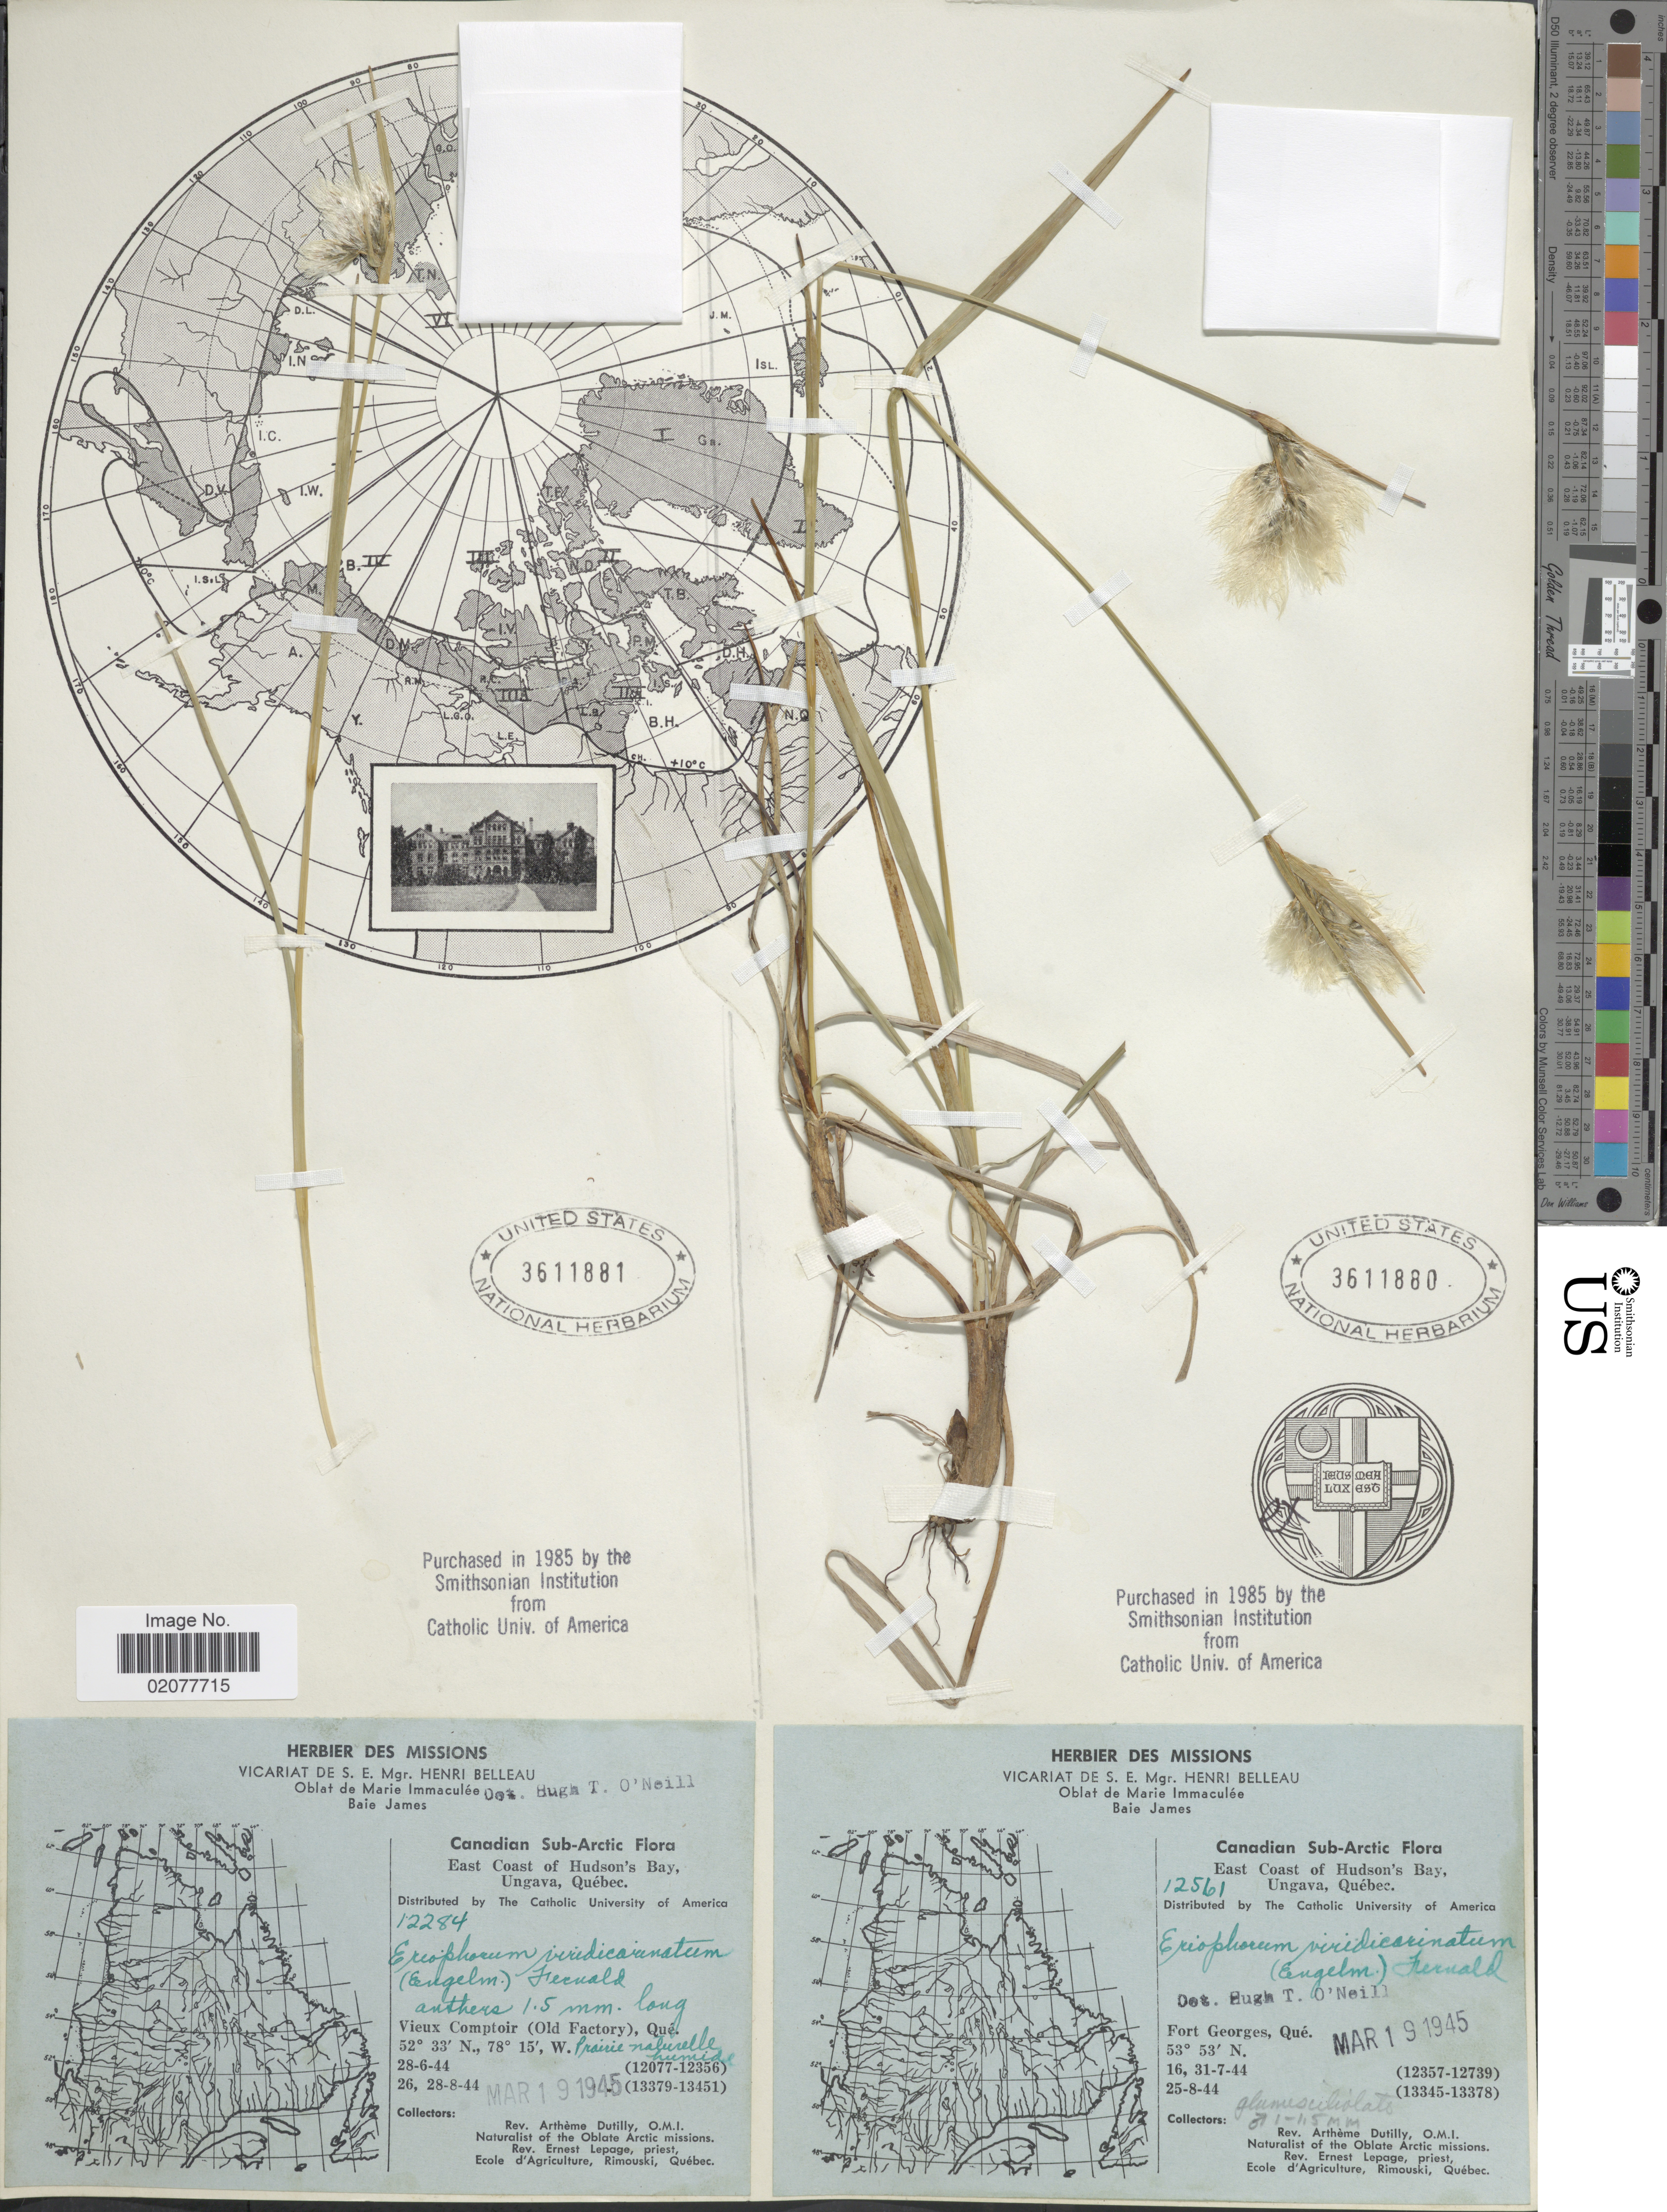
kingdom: Plantae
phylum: Tracheophyta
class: Liliopsida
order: Poales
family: Cyperaceae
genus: Eriophorum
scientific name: Eriophorum spissum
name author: Fernald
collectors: A. Dutilly & E. Lepage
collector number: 12284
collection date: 1945-03-19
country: Canada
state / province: Quebec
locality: Canadian Sub-Arctic. East Coastof Hudson's Bay, Ungava, Que. Vieux Comptoir (Old Factory), Que.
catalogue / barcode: US 3611881